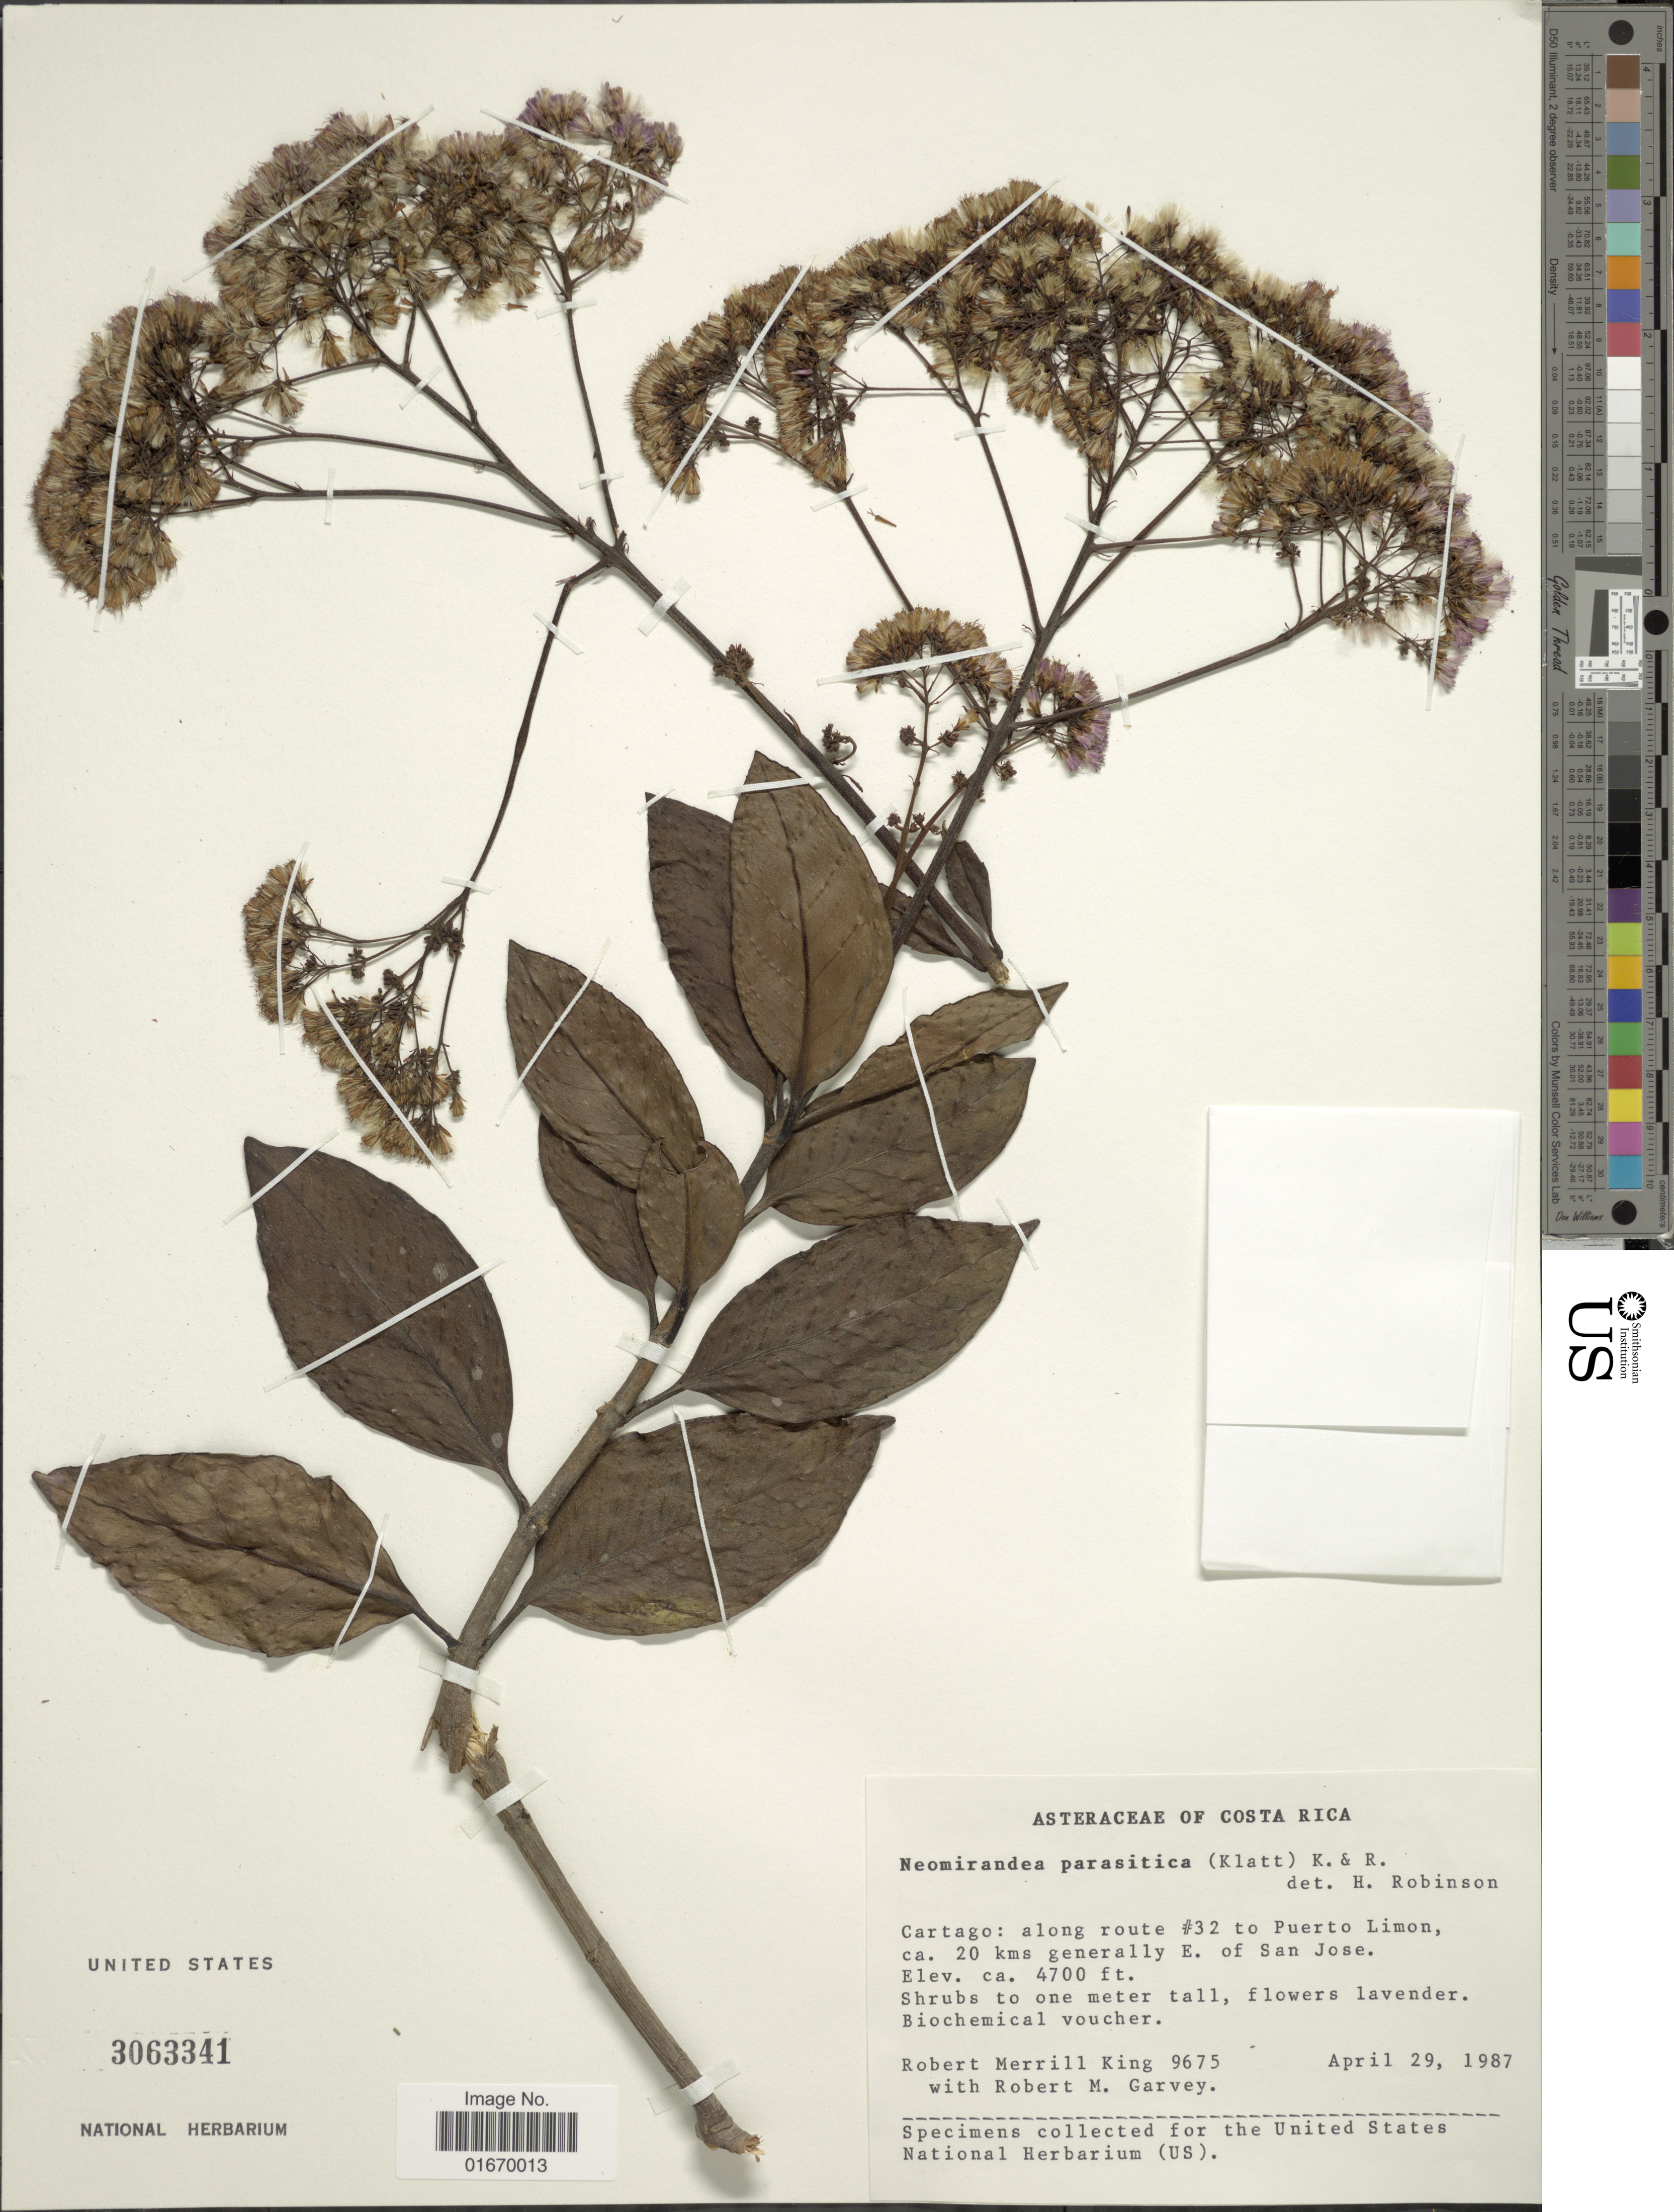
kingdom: Plantae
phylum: Tracheophyta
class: Magnoliopsida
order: Asterales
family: Asteraceae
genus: Neomirandea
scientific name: Neomirandea parasitica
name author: (Klatt) R.M. King & H. Rob.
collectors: R. M. King & R. Garvey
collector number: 9675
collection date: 1987-04-29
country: Costa Rica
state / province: Cartago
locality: Along route #32 to Puerto Limon, ca 20 kms generally E of San Jose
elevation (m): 1433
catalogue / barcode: US 3063341